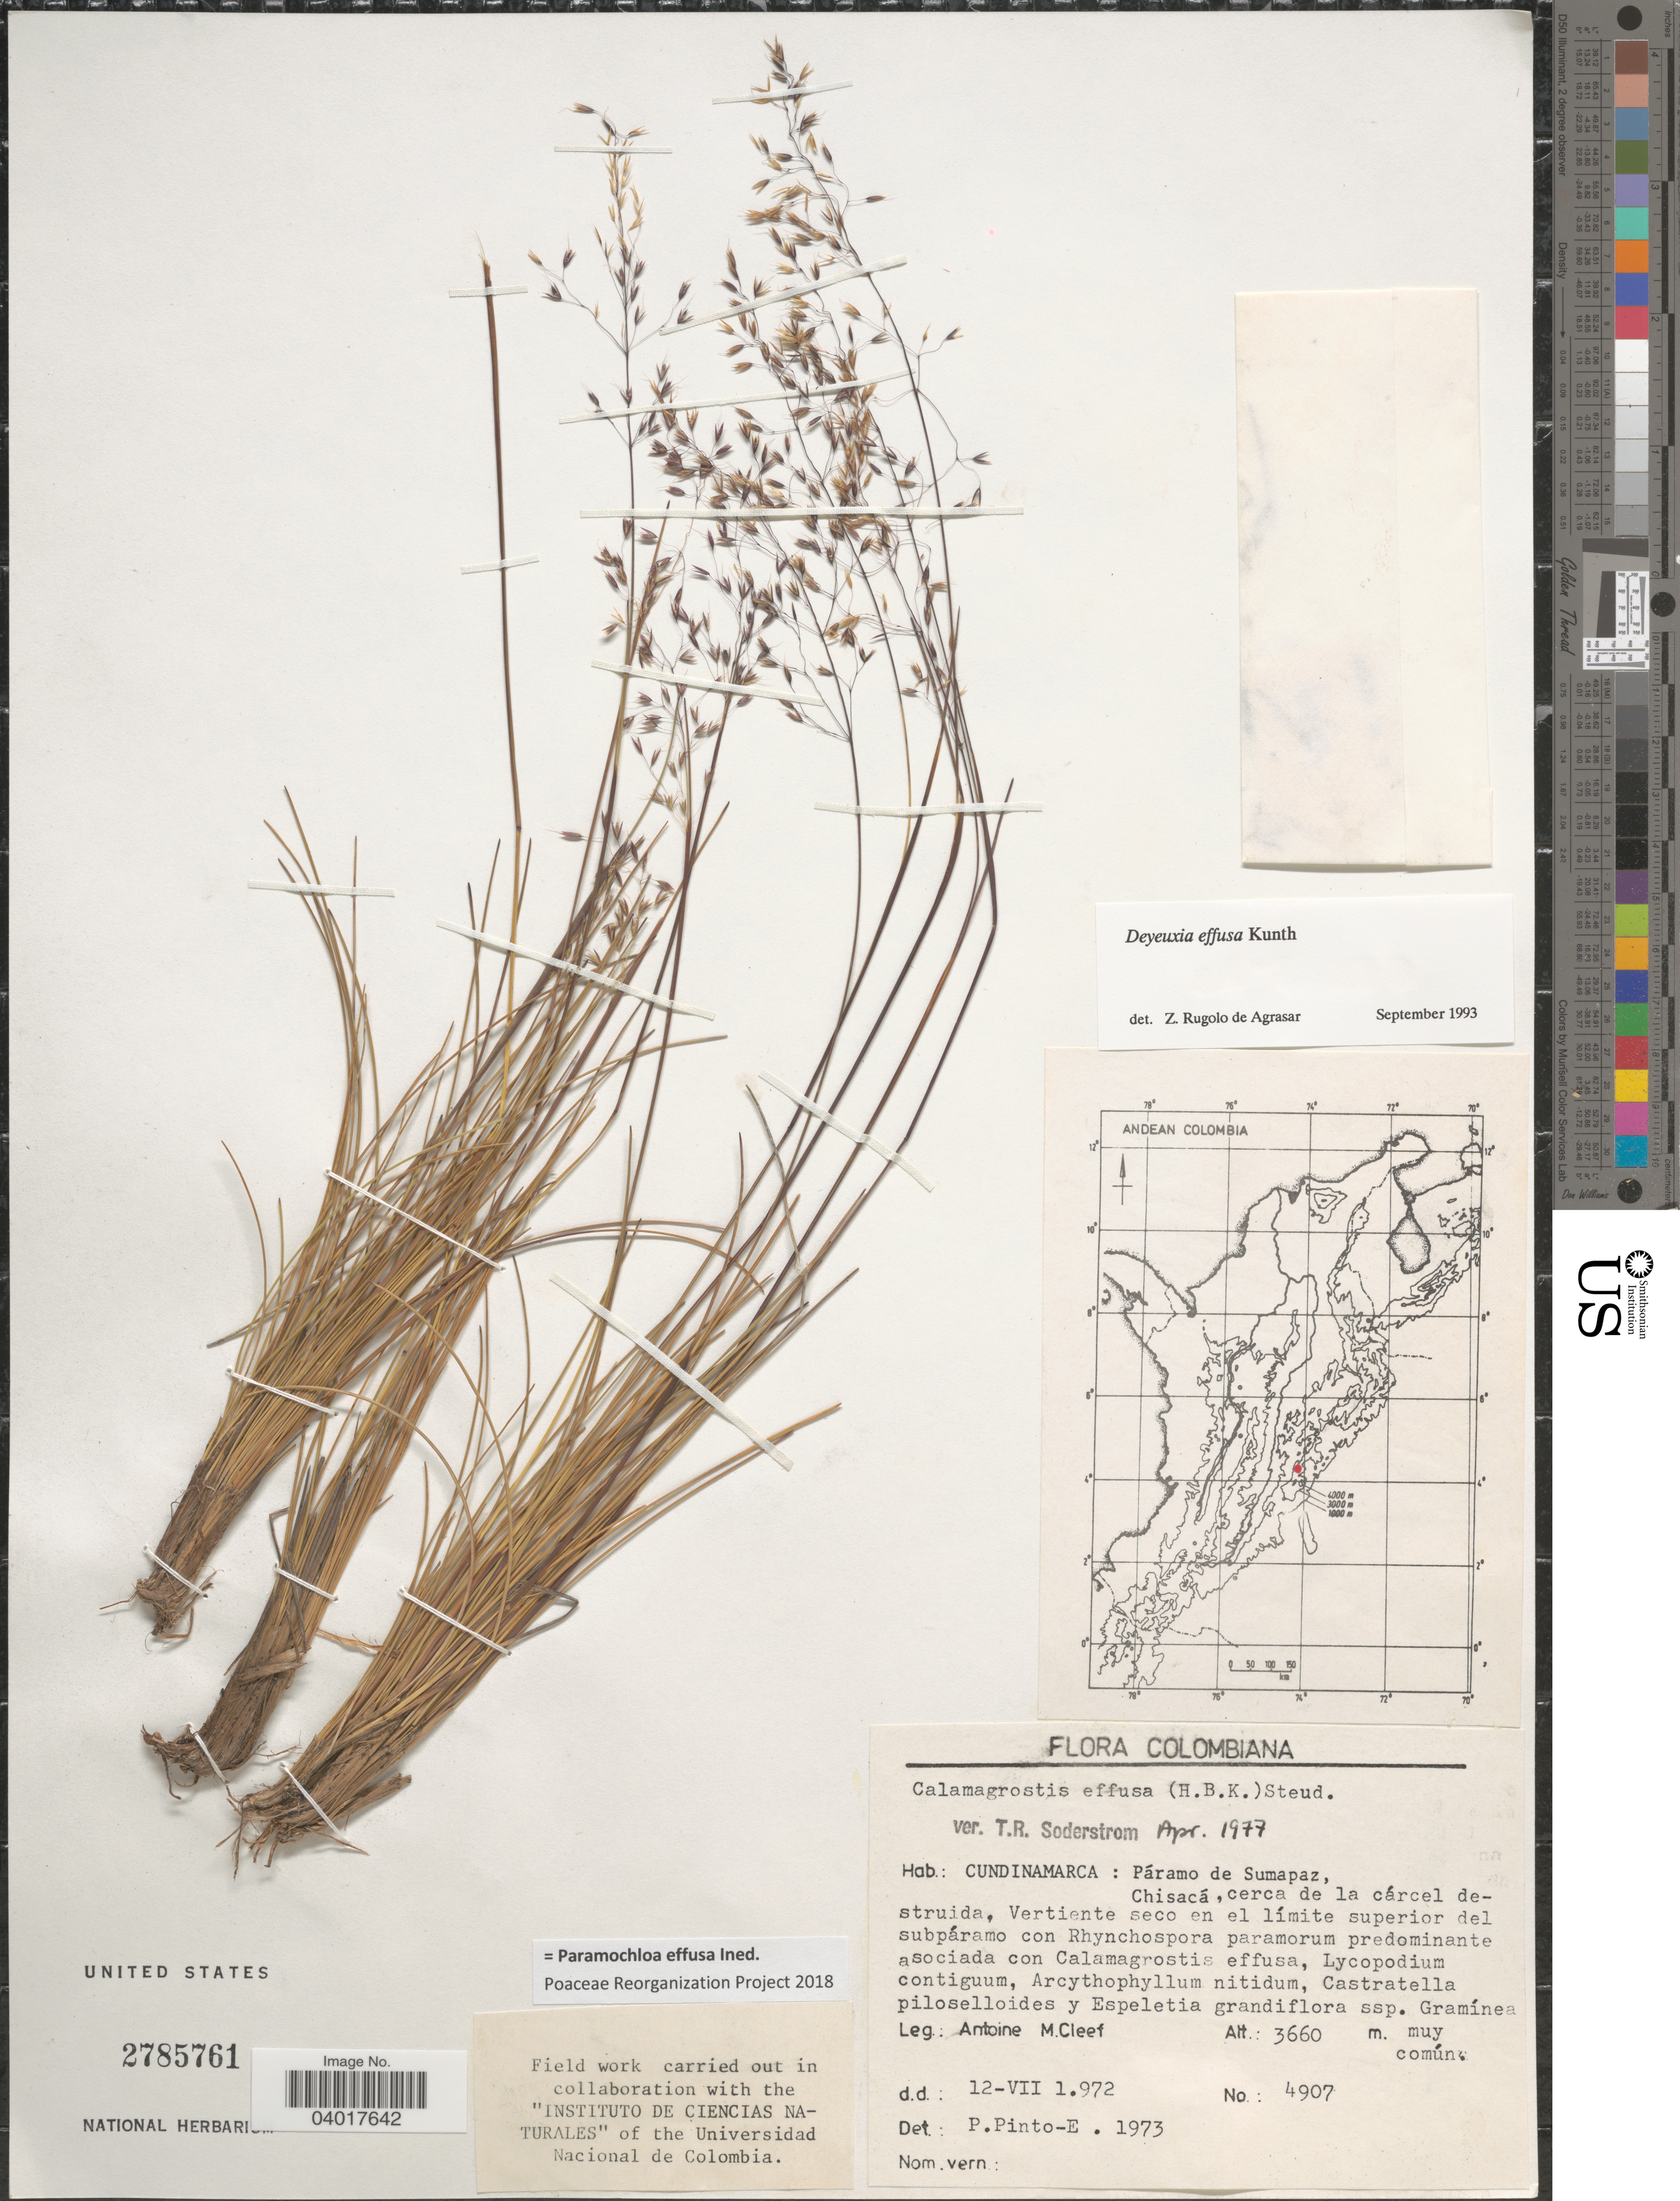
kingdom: Plantae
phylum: Tracheophyta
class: Liliopsida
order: Poales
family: Poaceae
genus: Paramochloa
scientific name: Paramochloa effusa ined.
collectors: A. M. Cleef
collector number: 4907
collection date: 1972-07-12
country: Colombia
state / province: Cundinamarca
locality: Páramo de Sumapaz, Chisacá.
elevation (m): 3660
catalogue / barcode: US 2785761